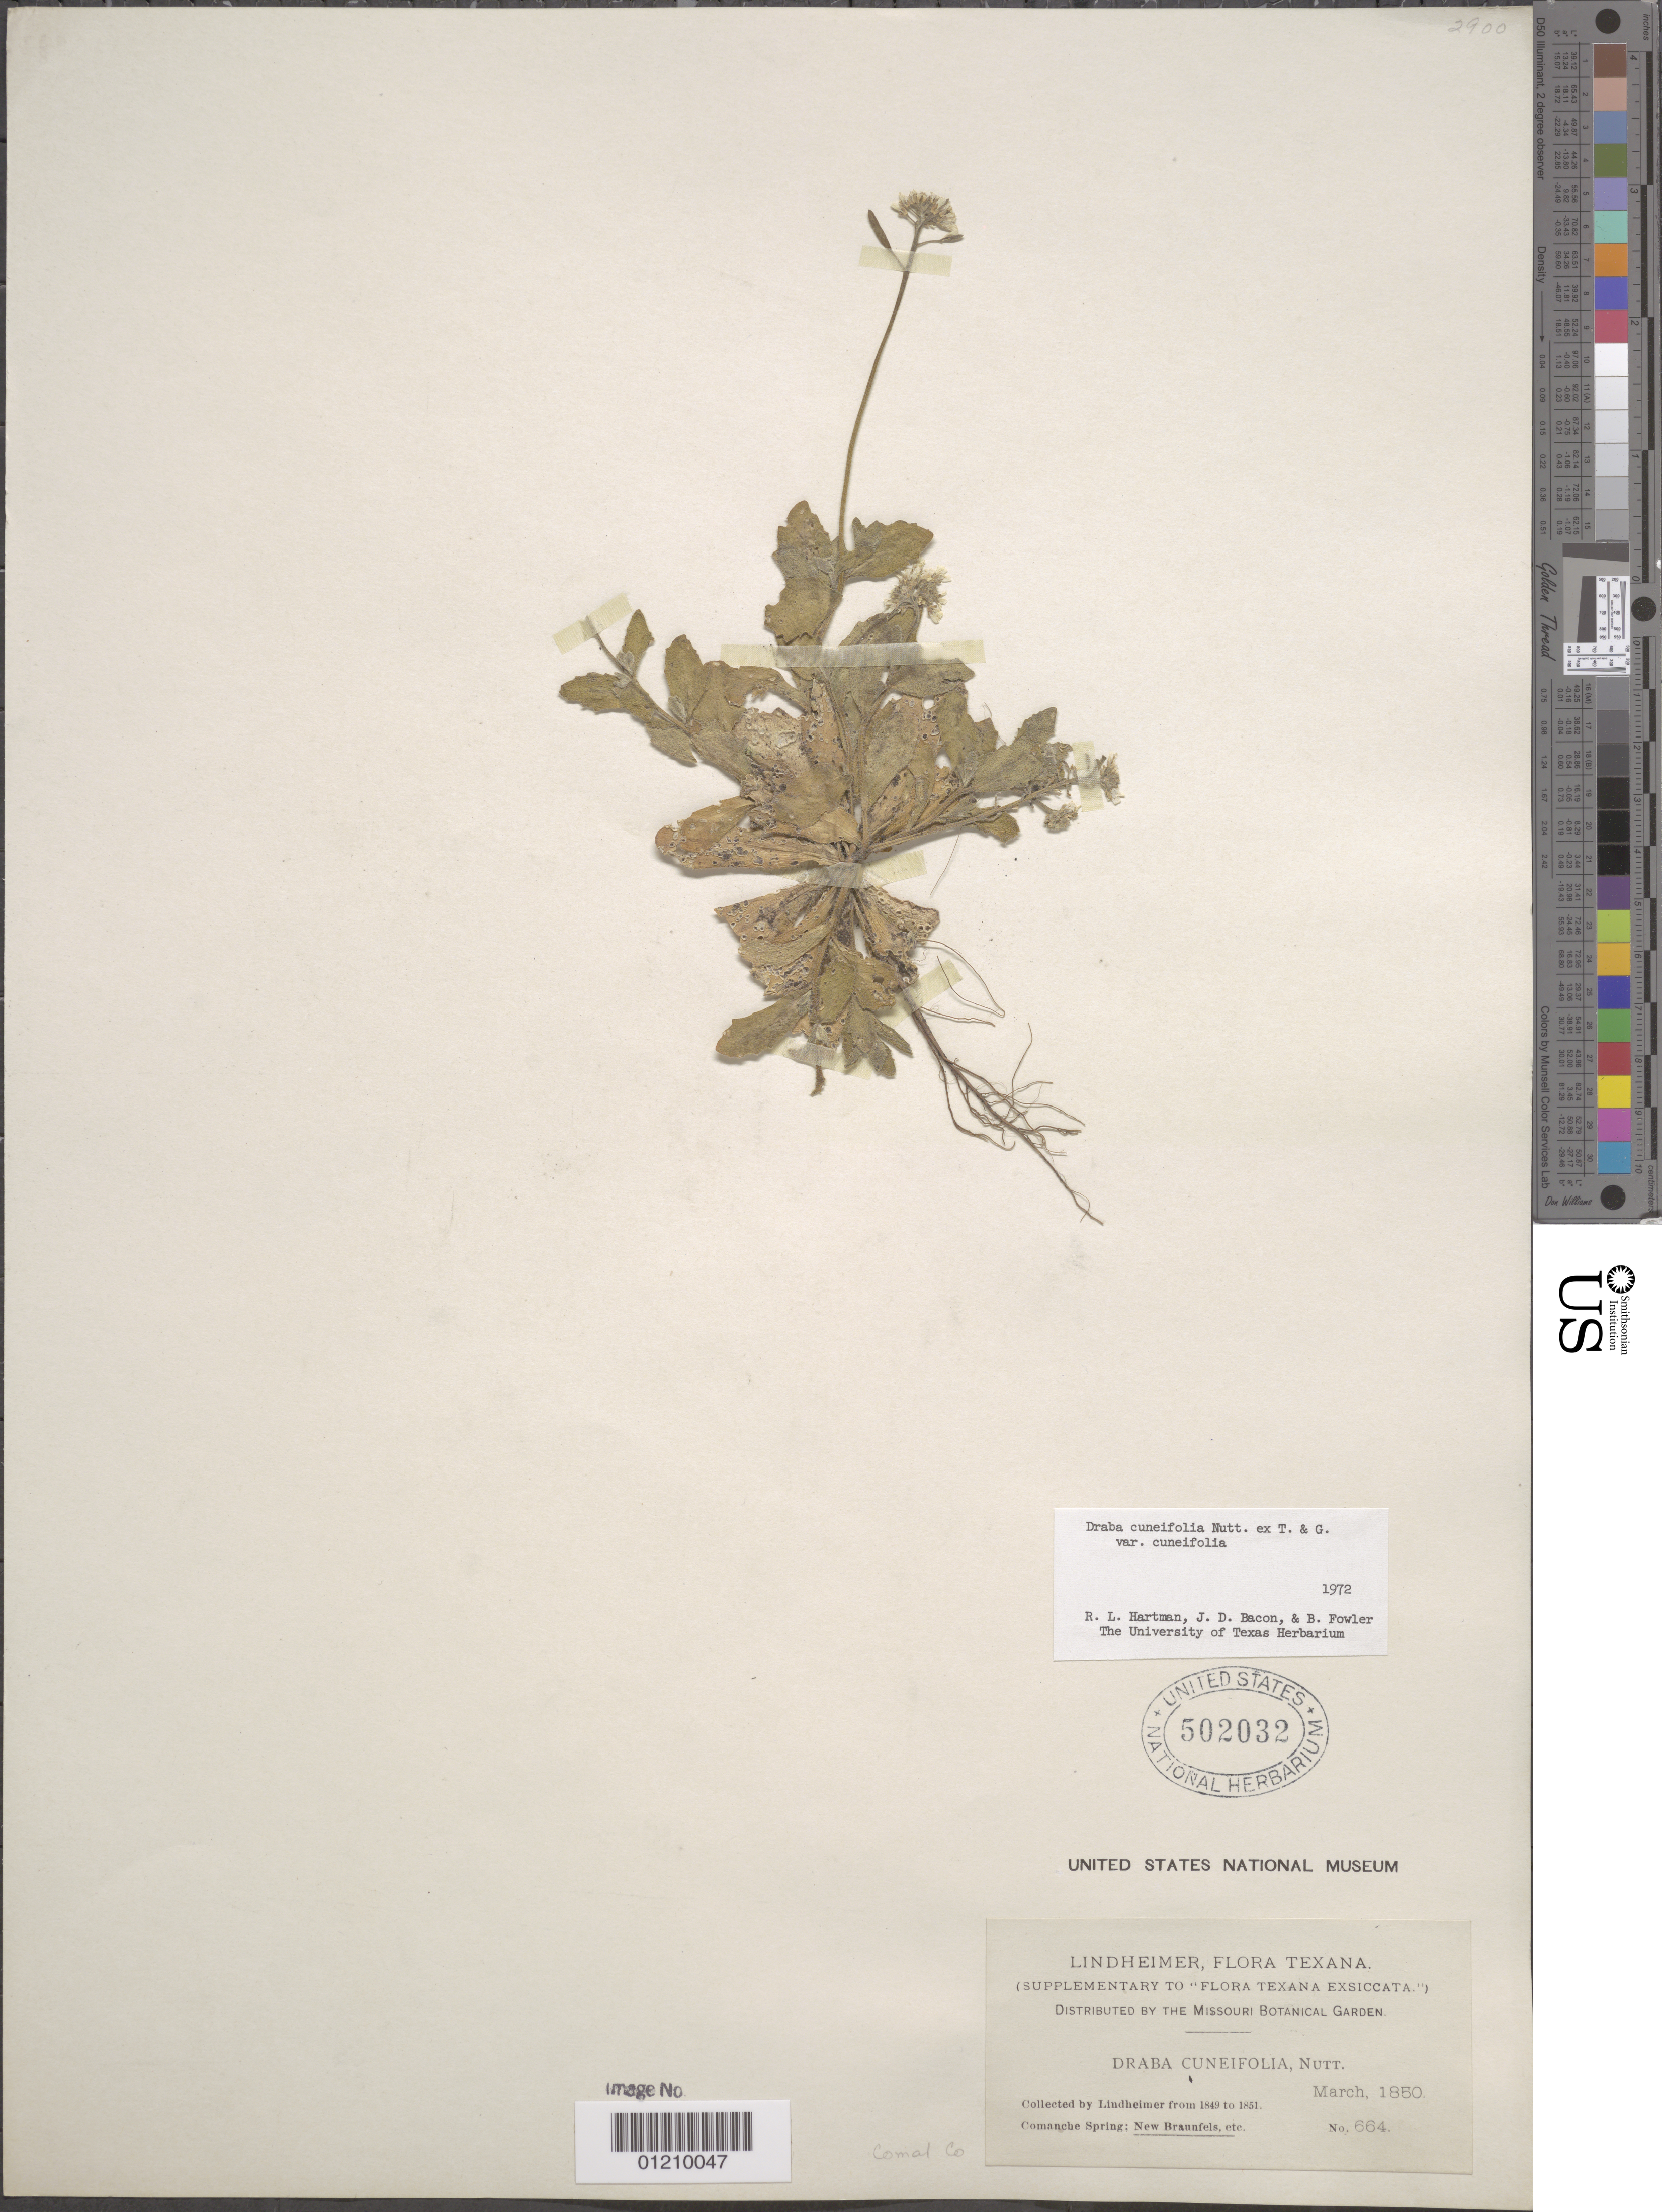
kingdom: Plantae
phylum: Tracheophyta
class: Magnoliopsida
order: Brassicales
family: Brassicaceae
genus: Draba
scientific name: Draba cuneifolia var. cuneifolia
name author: Nutt. ex Torr. & A. Gray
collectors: F. J. Lindheimer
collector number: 664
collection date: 1850-03/1850-05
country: United States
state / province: Texas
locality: Comanche Spring : New Braunfels.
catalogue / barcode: US 502032